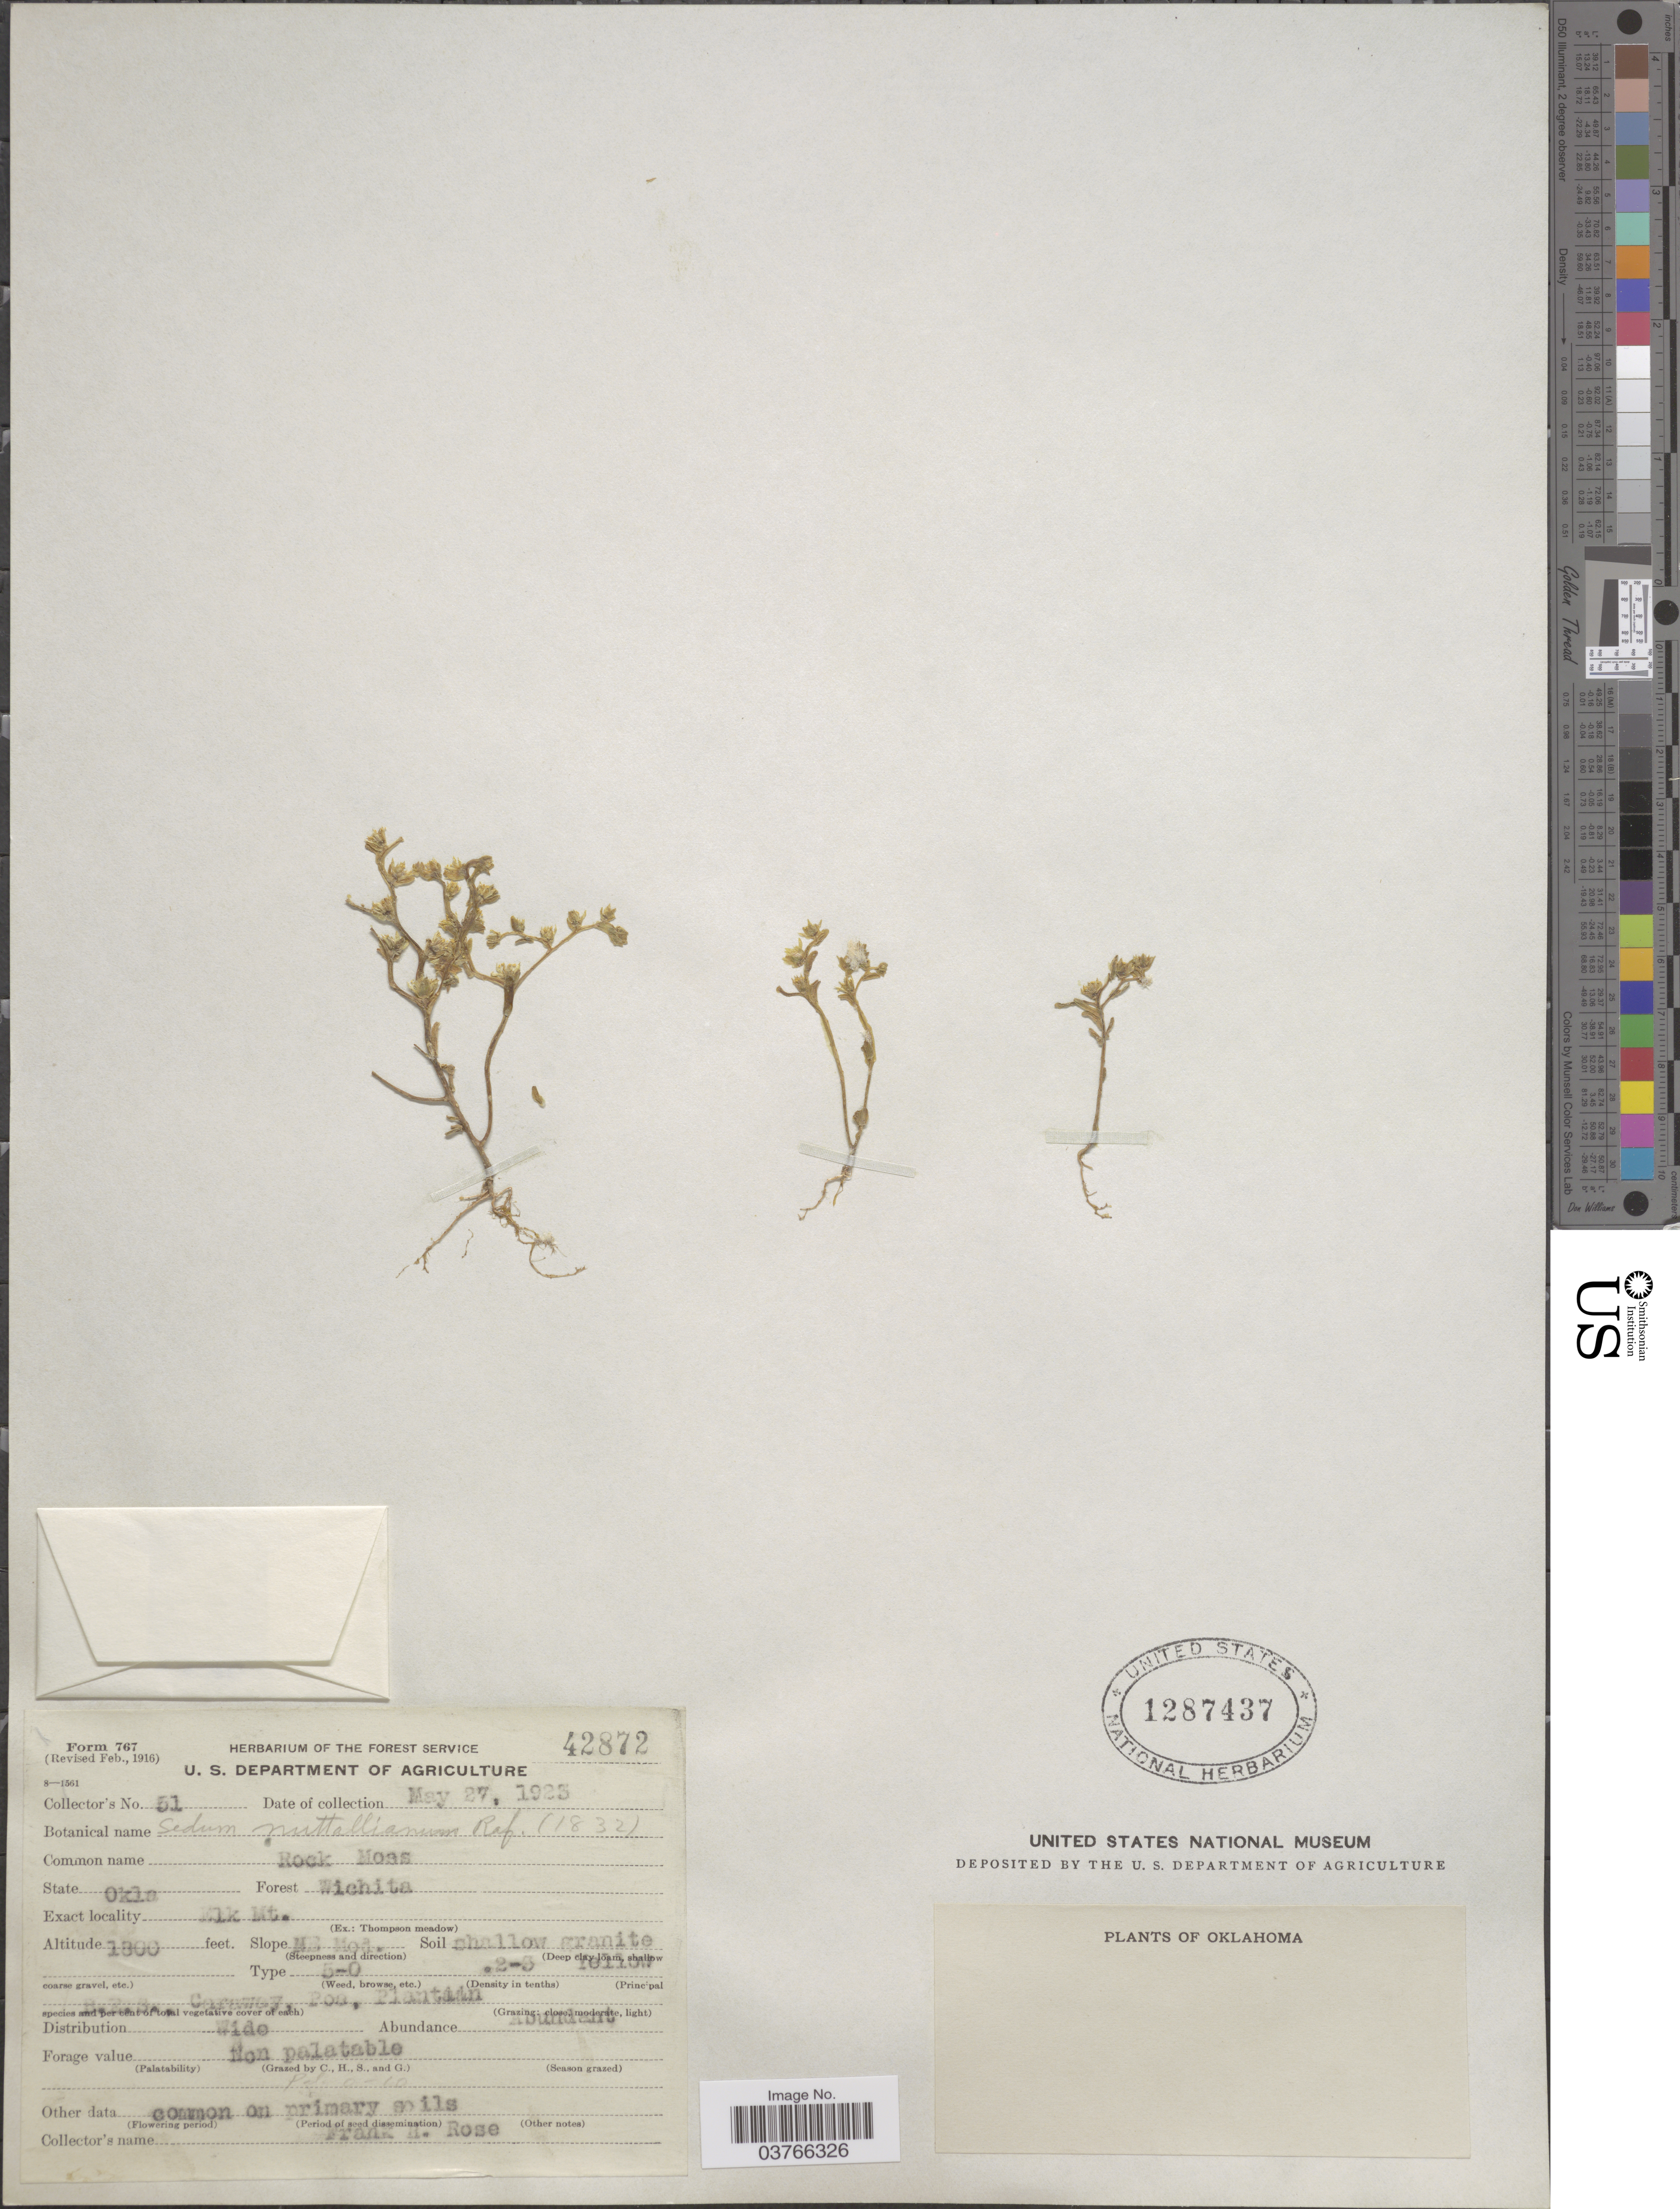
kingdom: Plantae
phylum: Tracheophyta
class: Magnoliopsida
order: Saxifragales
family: Crassulaceae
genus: Sedum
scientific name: Sedum nuttallianum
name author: Raf.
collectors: F. H. Rose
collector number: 51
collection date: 1923-05-27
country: United States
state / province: Oklahoma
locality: Elk Mt. Forest Wichita.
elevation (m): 549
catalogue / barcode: US 1287437